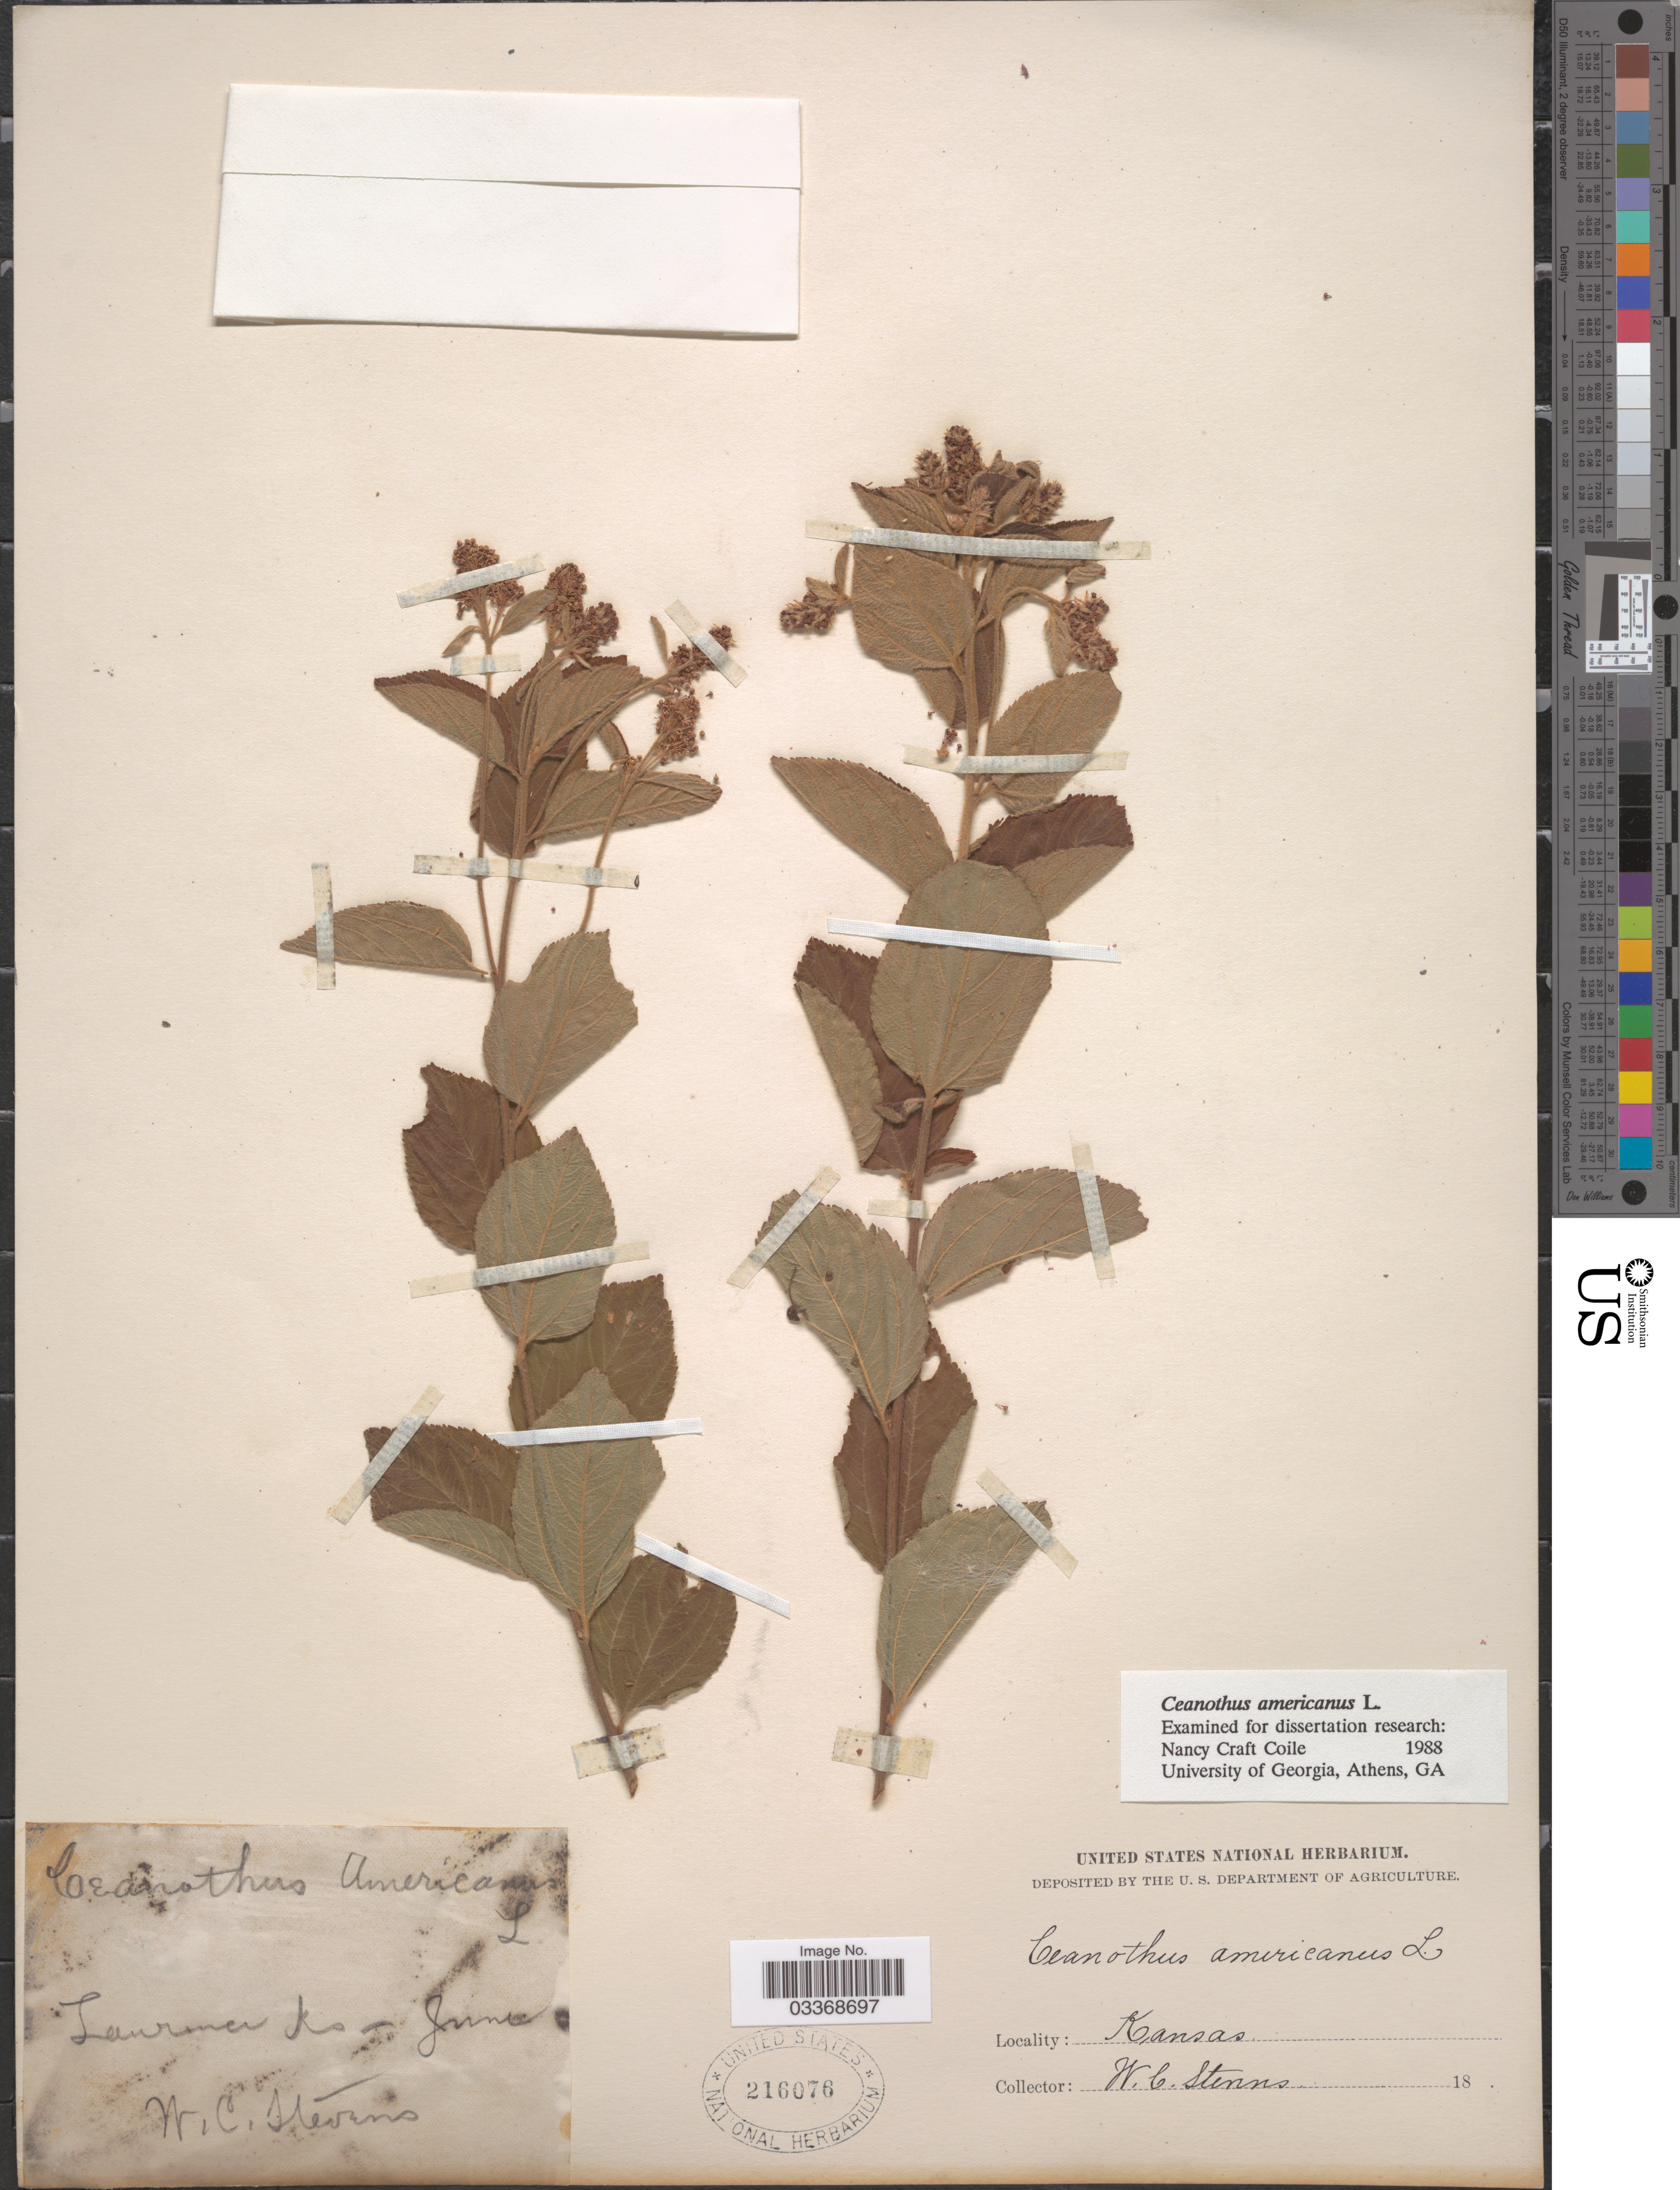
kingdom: Plantae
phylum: Tracheophyta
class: Magnoliopsida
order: Rosales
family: Rhamnaceae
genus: Ceanothus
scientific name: Ceanothus americanus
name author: L.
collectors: W. C. Stevens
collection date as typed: June 18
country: United States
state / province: Kansas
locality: Lawrence.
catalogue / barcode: US 216076